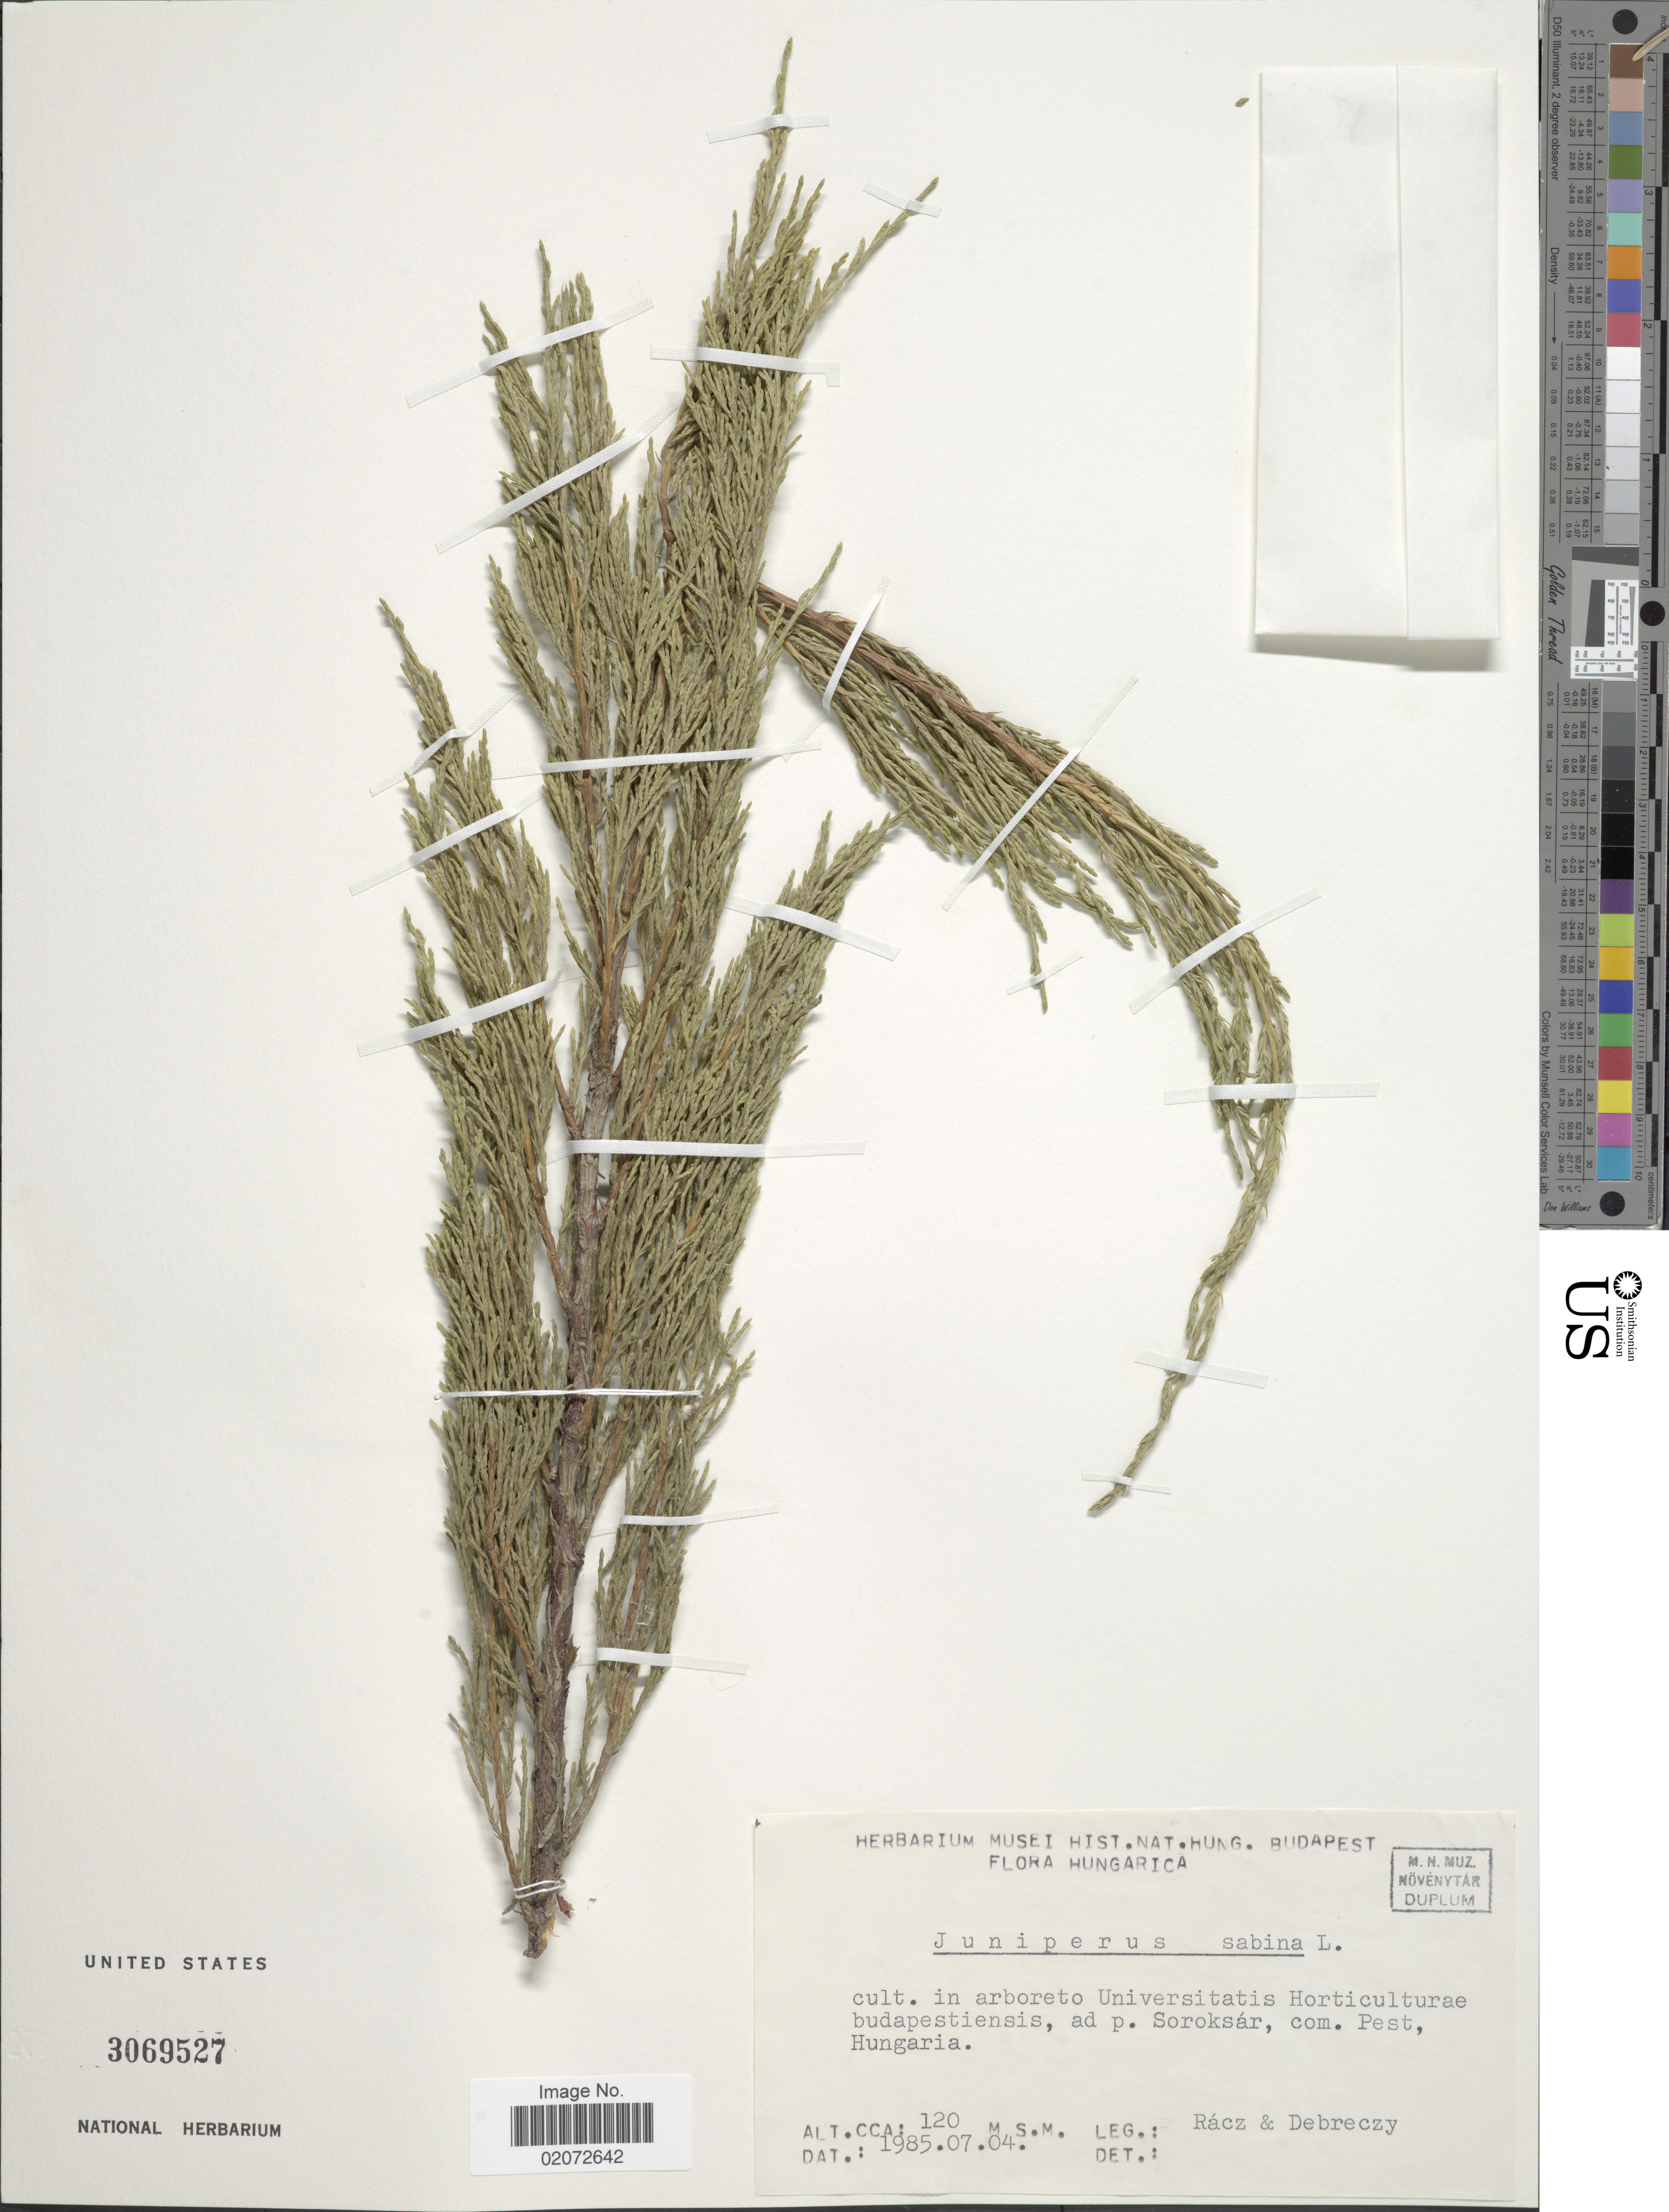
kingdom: Plantae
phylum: Tracheophyta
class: Pinopsida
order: Pinales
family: Cupressaceae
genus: Juniperus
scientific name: Juniperus sabina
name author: L.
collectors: Rácz & Z. Debreczy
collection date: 1985-07-04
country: Hungary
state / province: Pest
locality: Hungarica. cult. in arboreto Universitatis Horticulturae budapestiensis, ad p. Soroksar, com. Pest, Hungaria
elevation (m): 120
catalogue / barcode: US 3069527